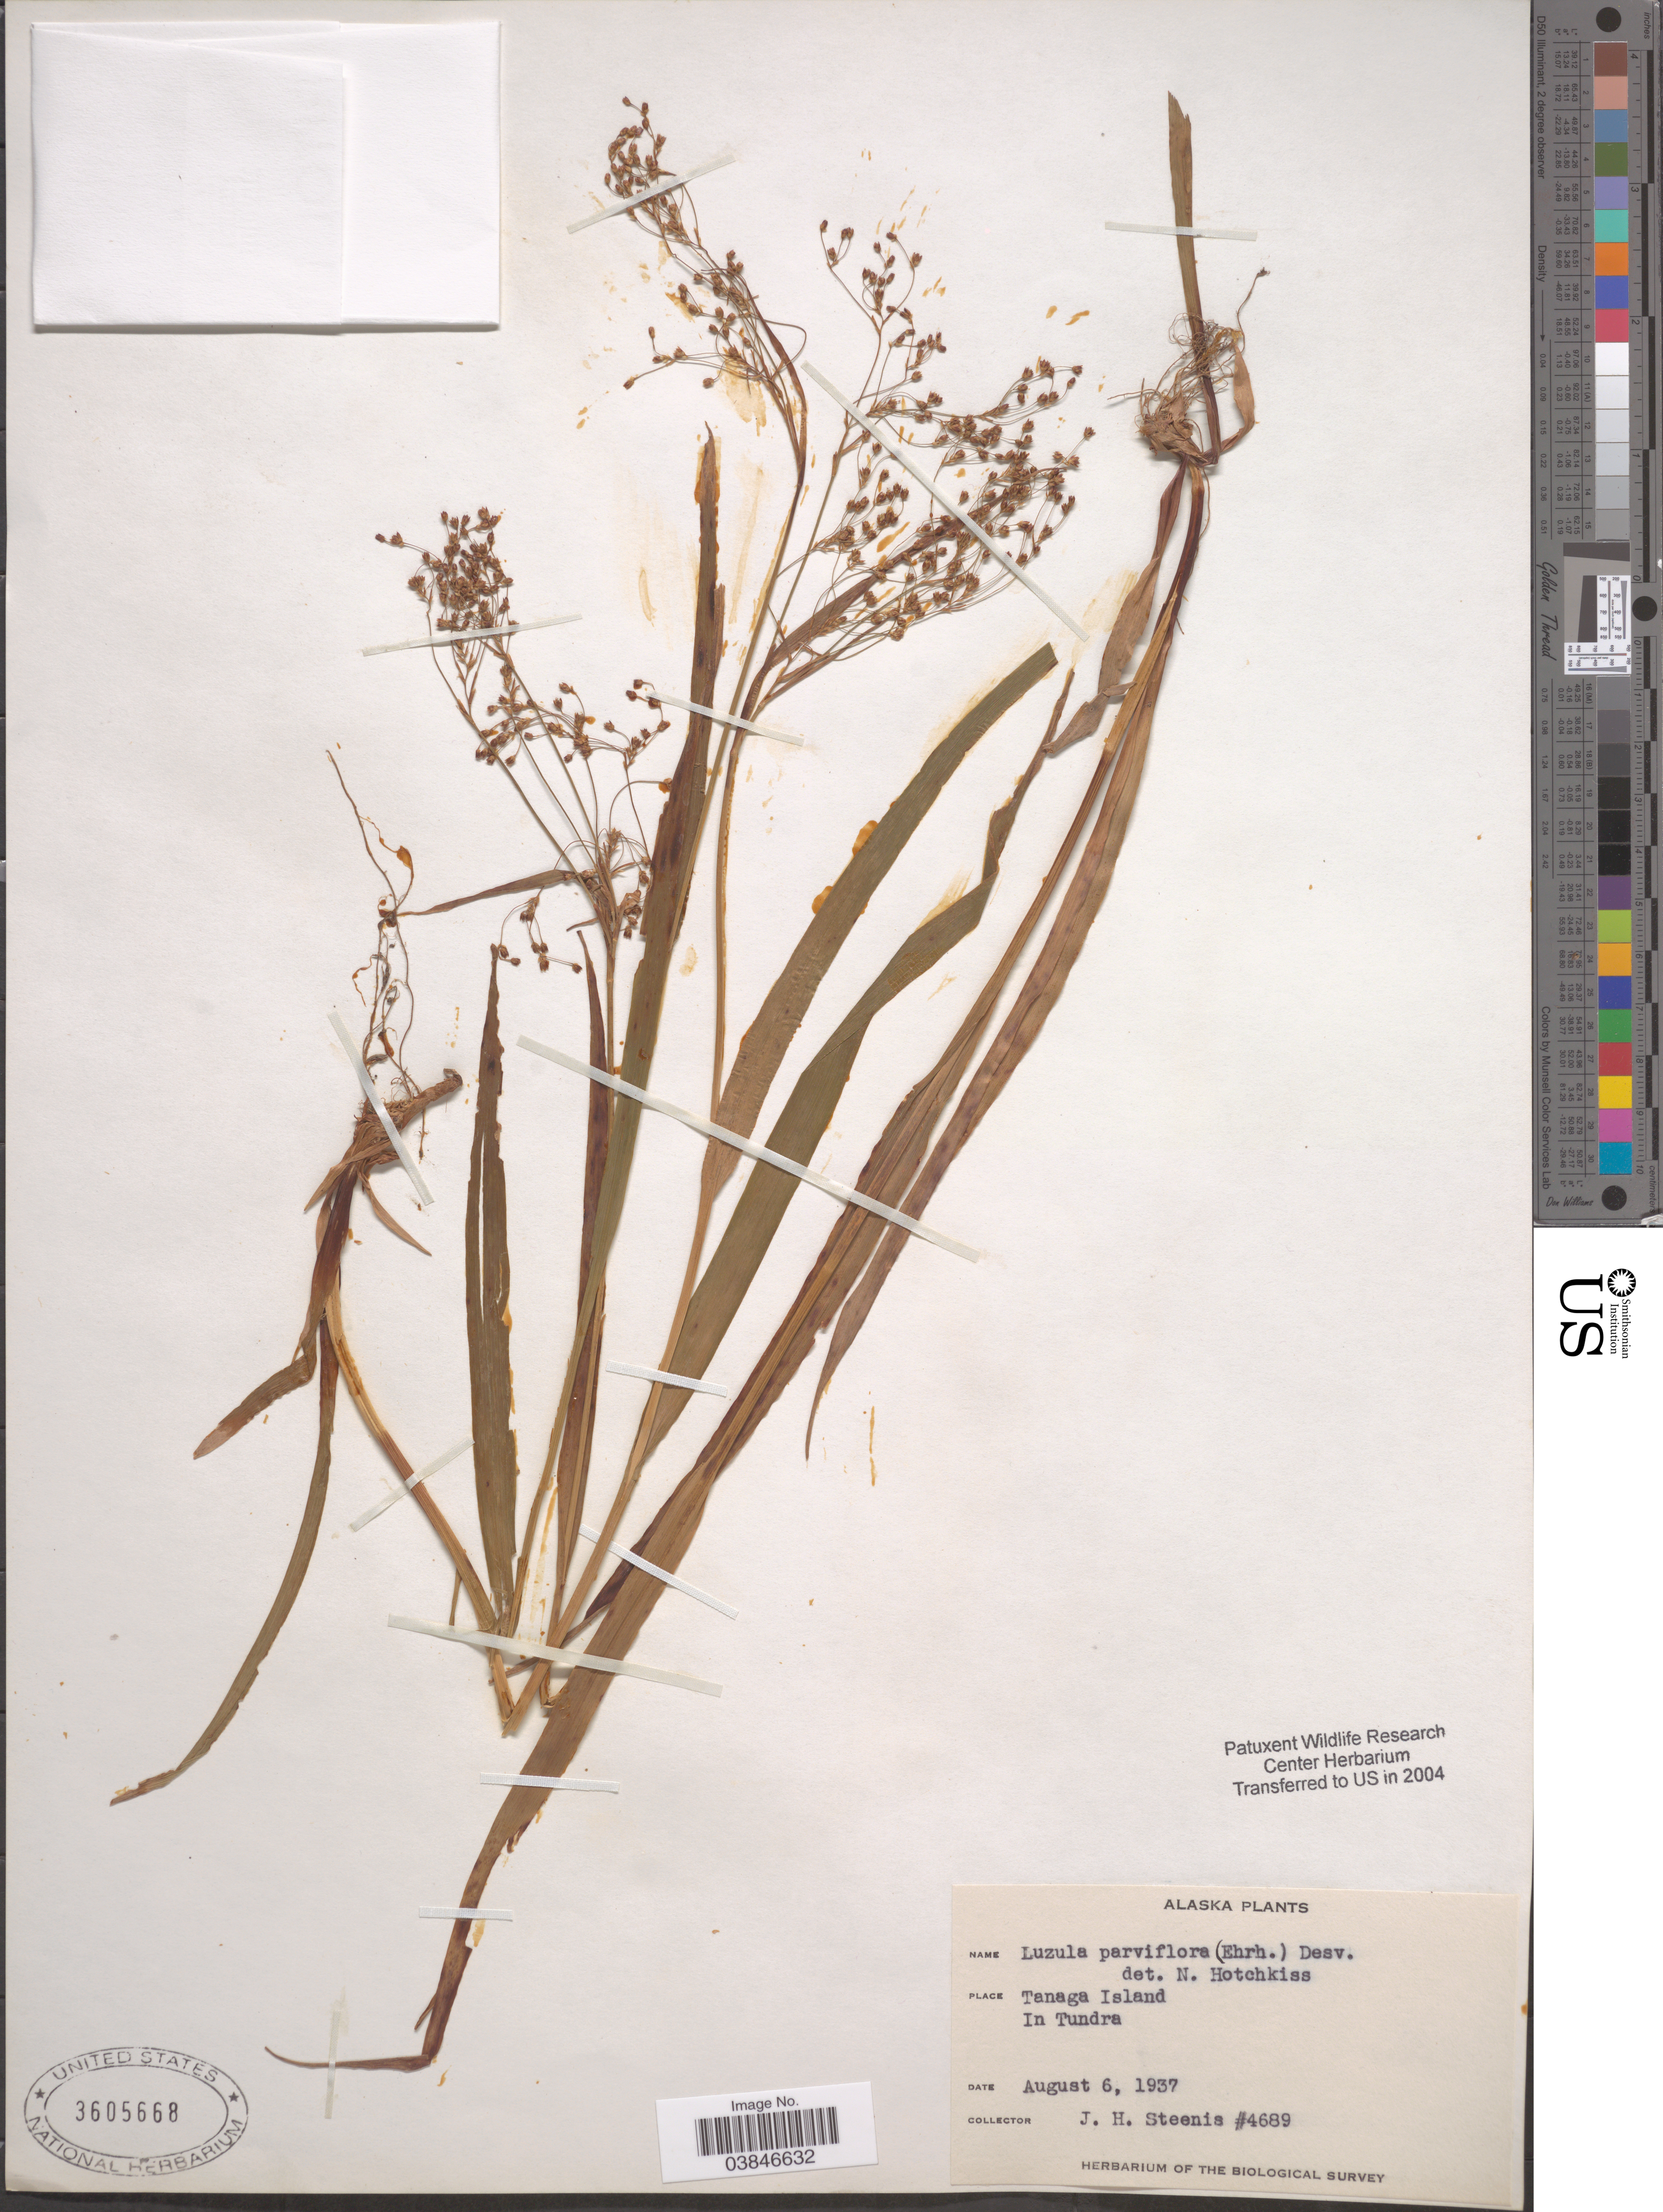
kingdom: Plantae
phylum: Tracheophyta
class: Liliopsida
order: Poales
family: Juncaceae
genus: Luzula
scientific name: Luzula parviflora subsp. parviflora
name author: (Ehrh.) Desv.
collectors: J. H. Steenis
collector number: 4689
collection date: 1937-08-06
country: United States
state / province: Alaska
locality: Tanaga Island. In Tundra.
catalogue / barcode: US 3605668